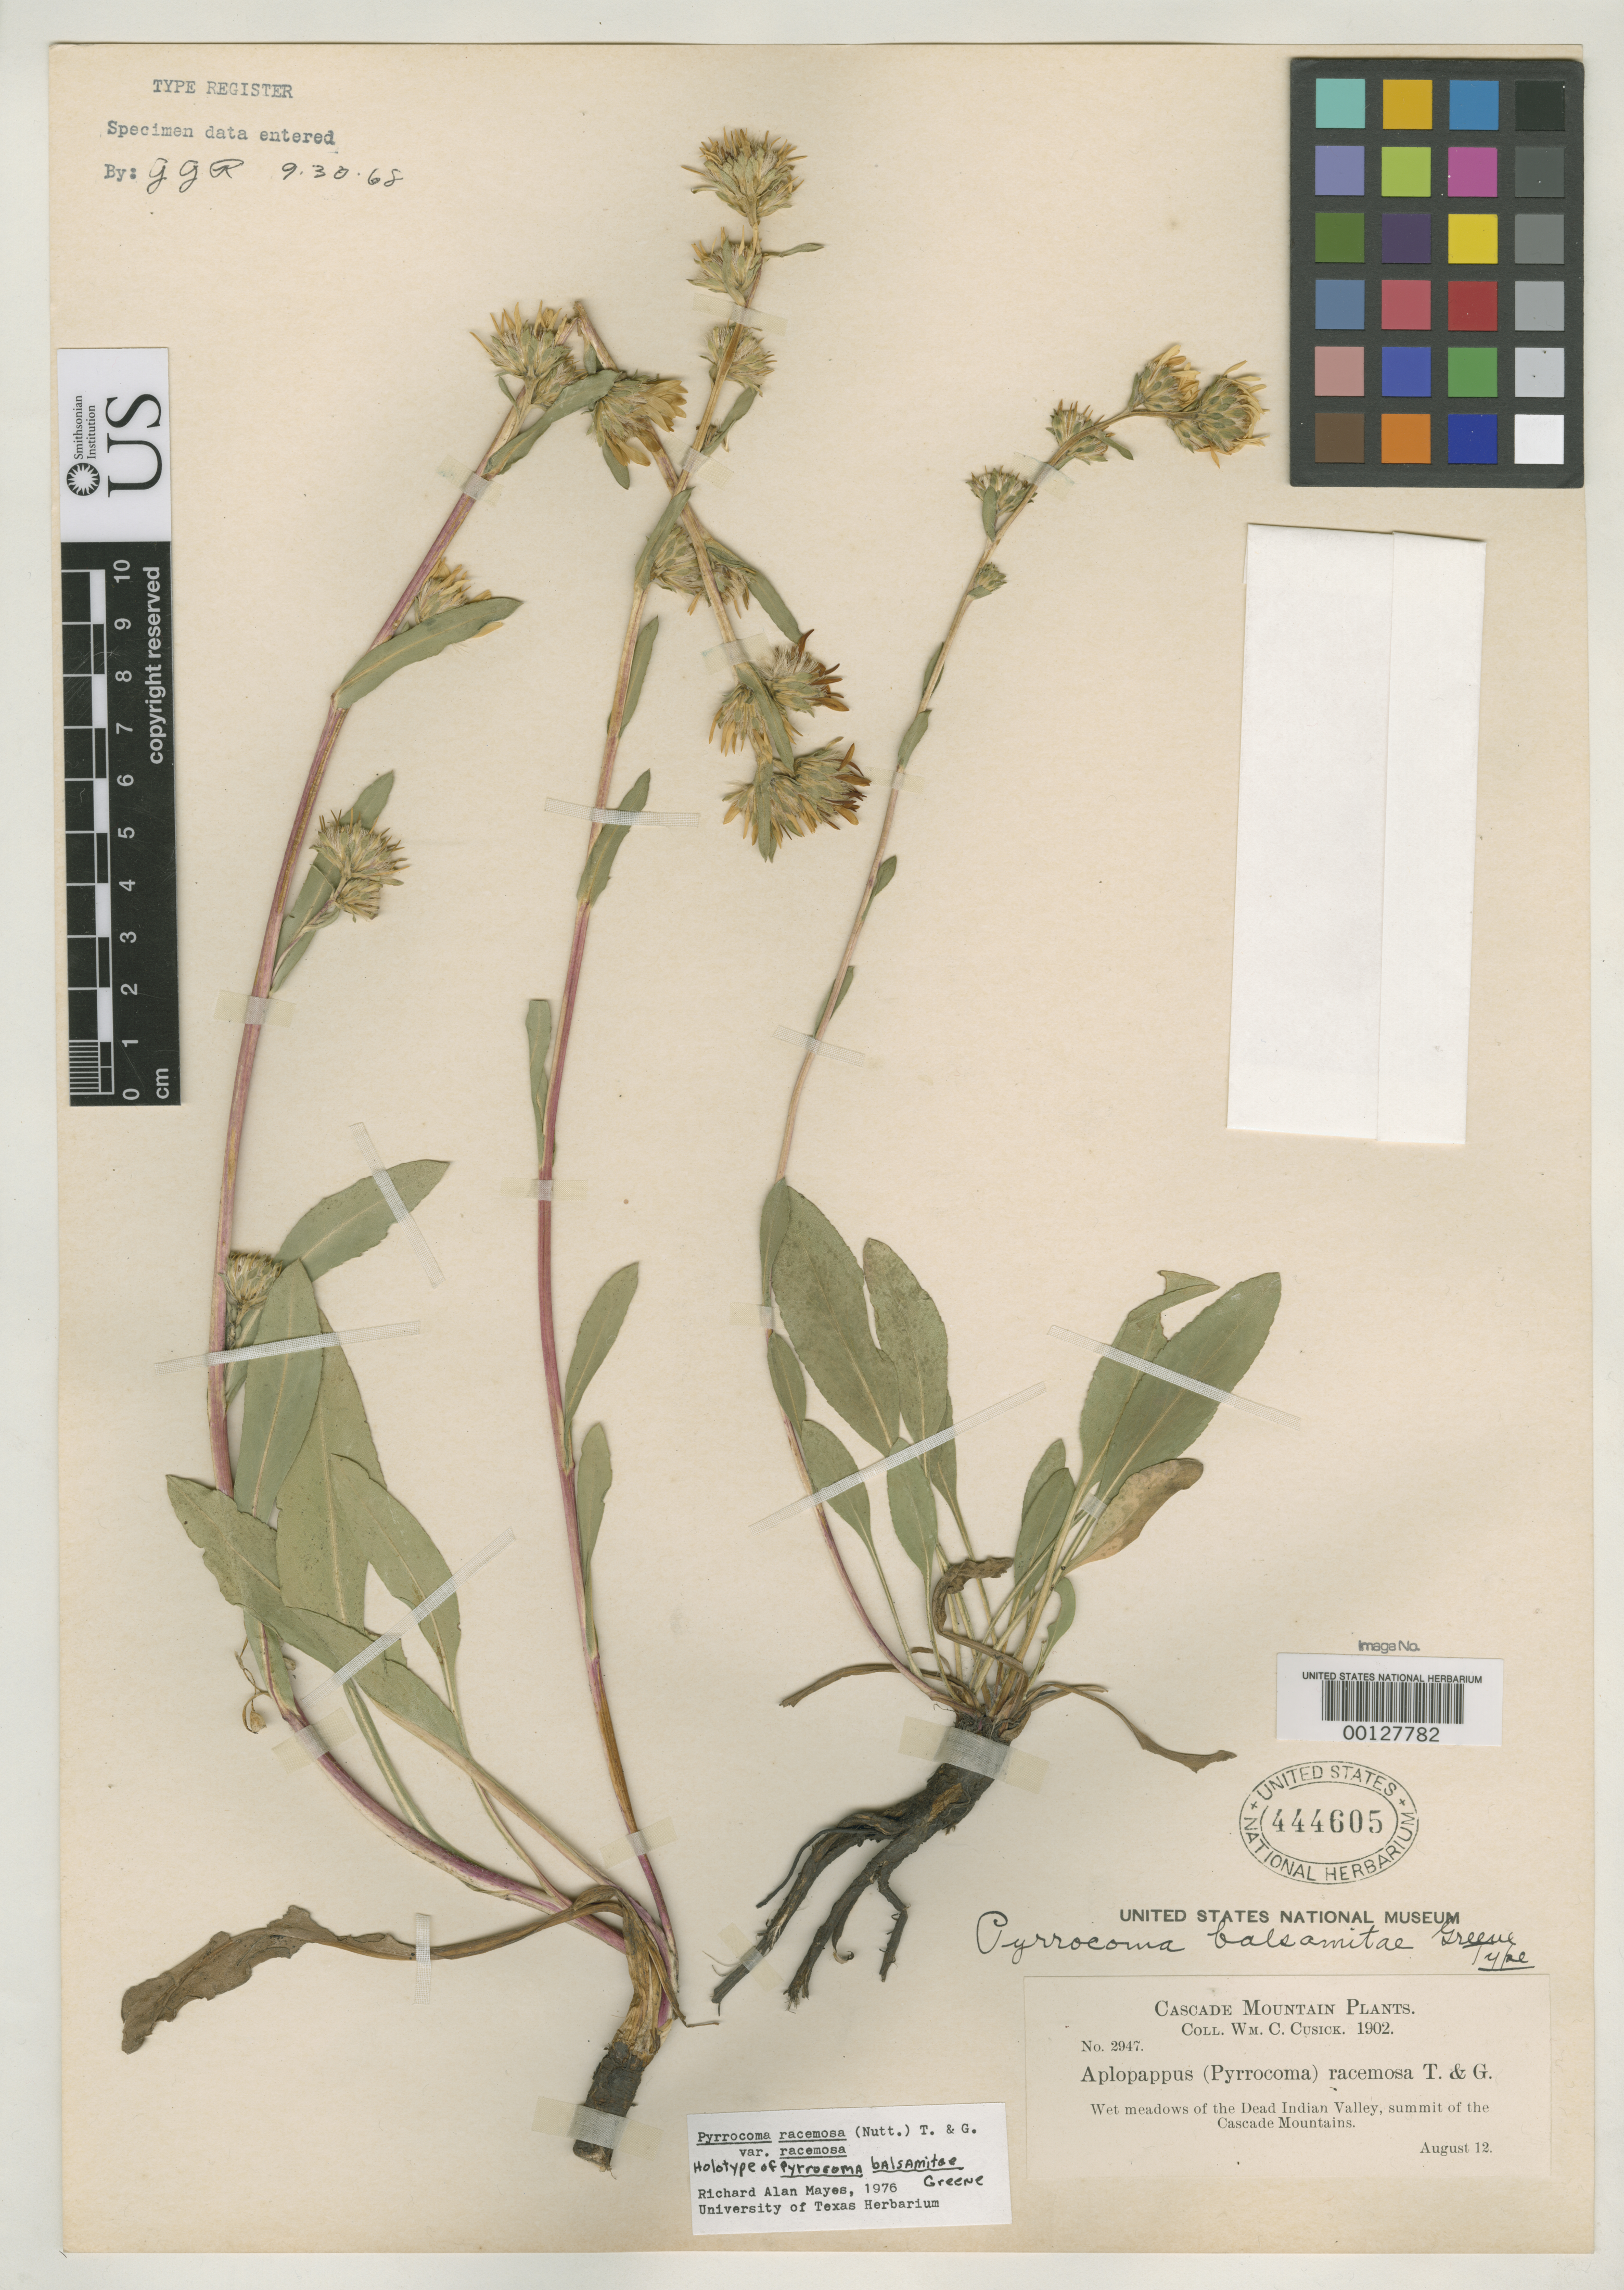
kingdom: Plantae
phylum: Tracheophyta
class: Magnoliopsida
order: Asterales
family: Asteraceae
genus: Pyrrocoma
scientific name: Pyrrocoma balsamitae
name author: Greene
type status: Holotype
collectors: W. C. Cusick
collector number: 2947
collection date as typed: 12 Aug 1902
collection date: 1902-08-12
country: United States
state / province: Oregon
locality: Summit of Cascade Mountains.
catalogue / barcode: US 444605